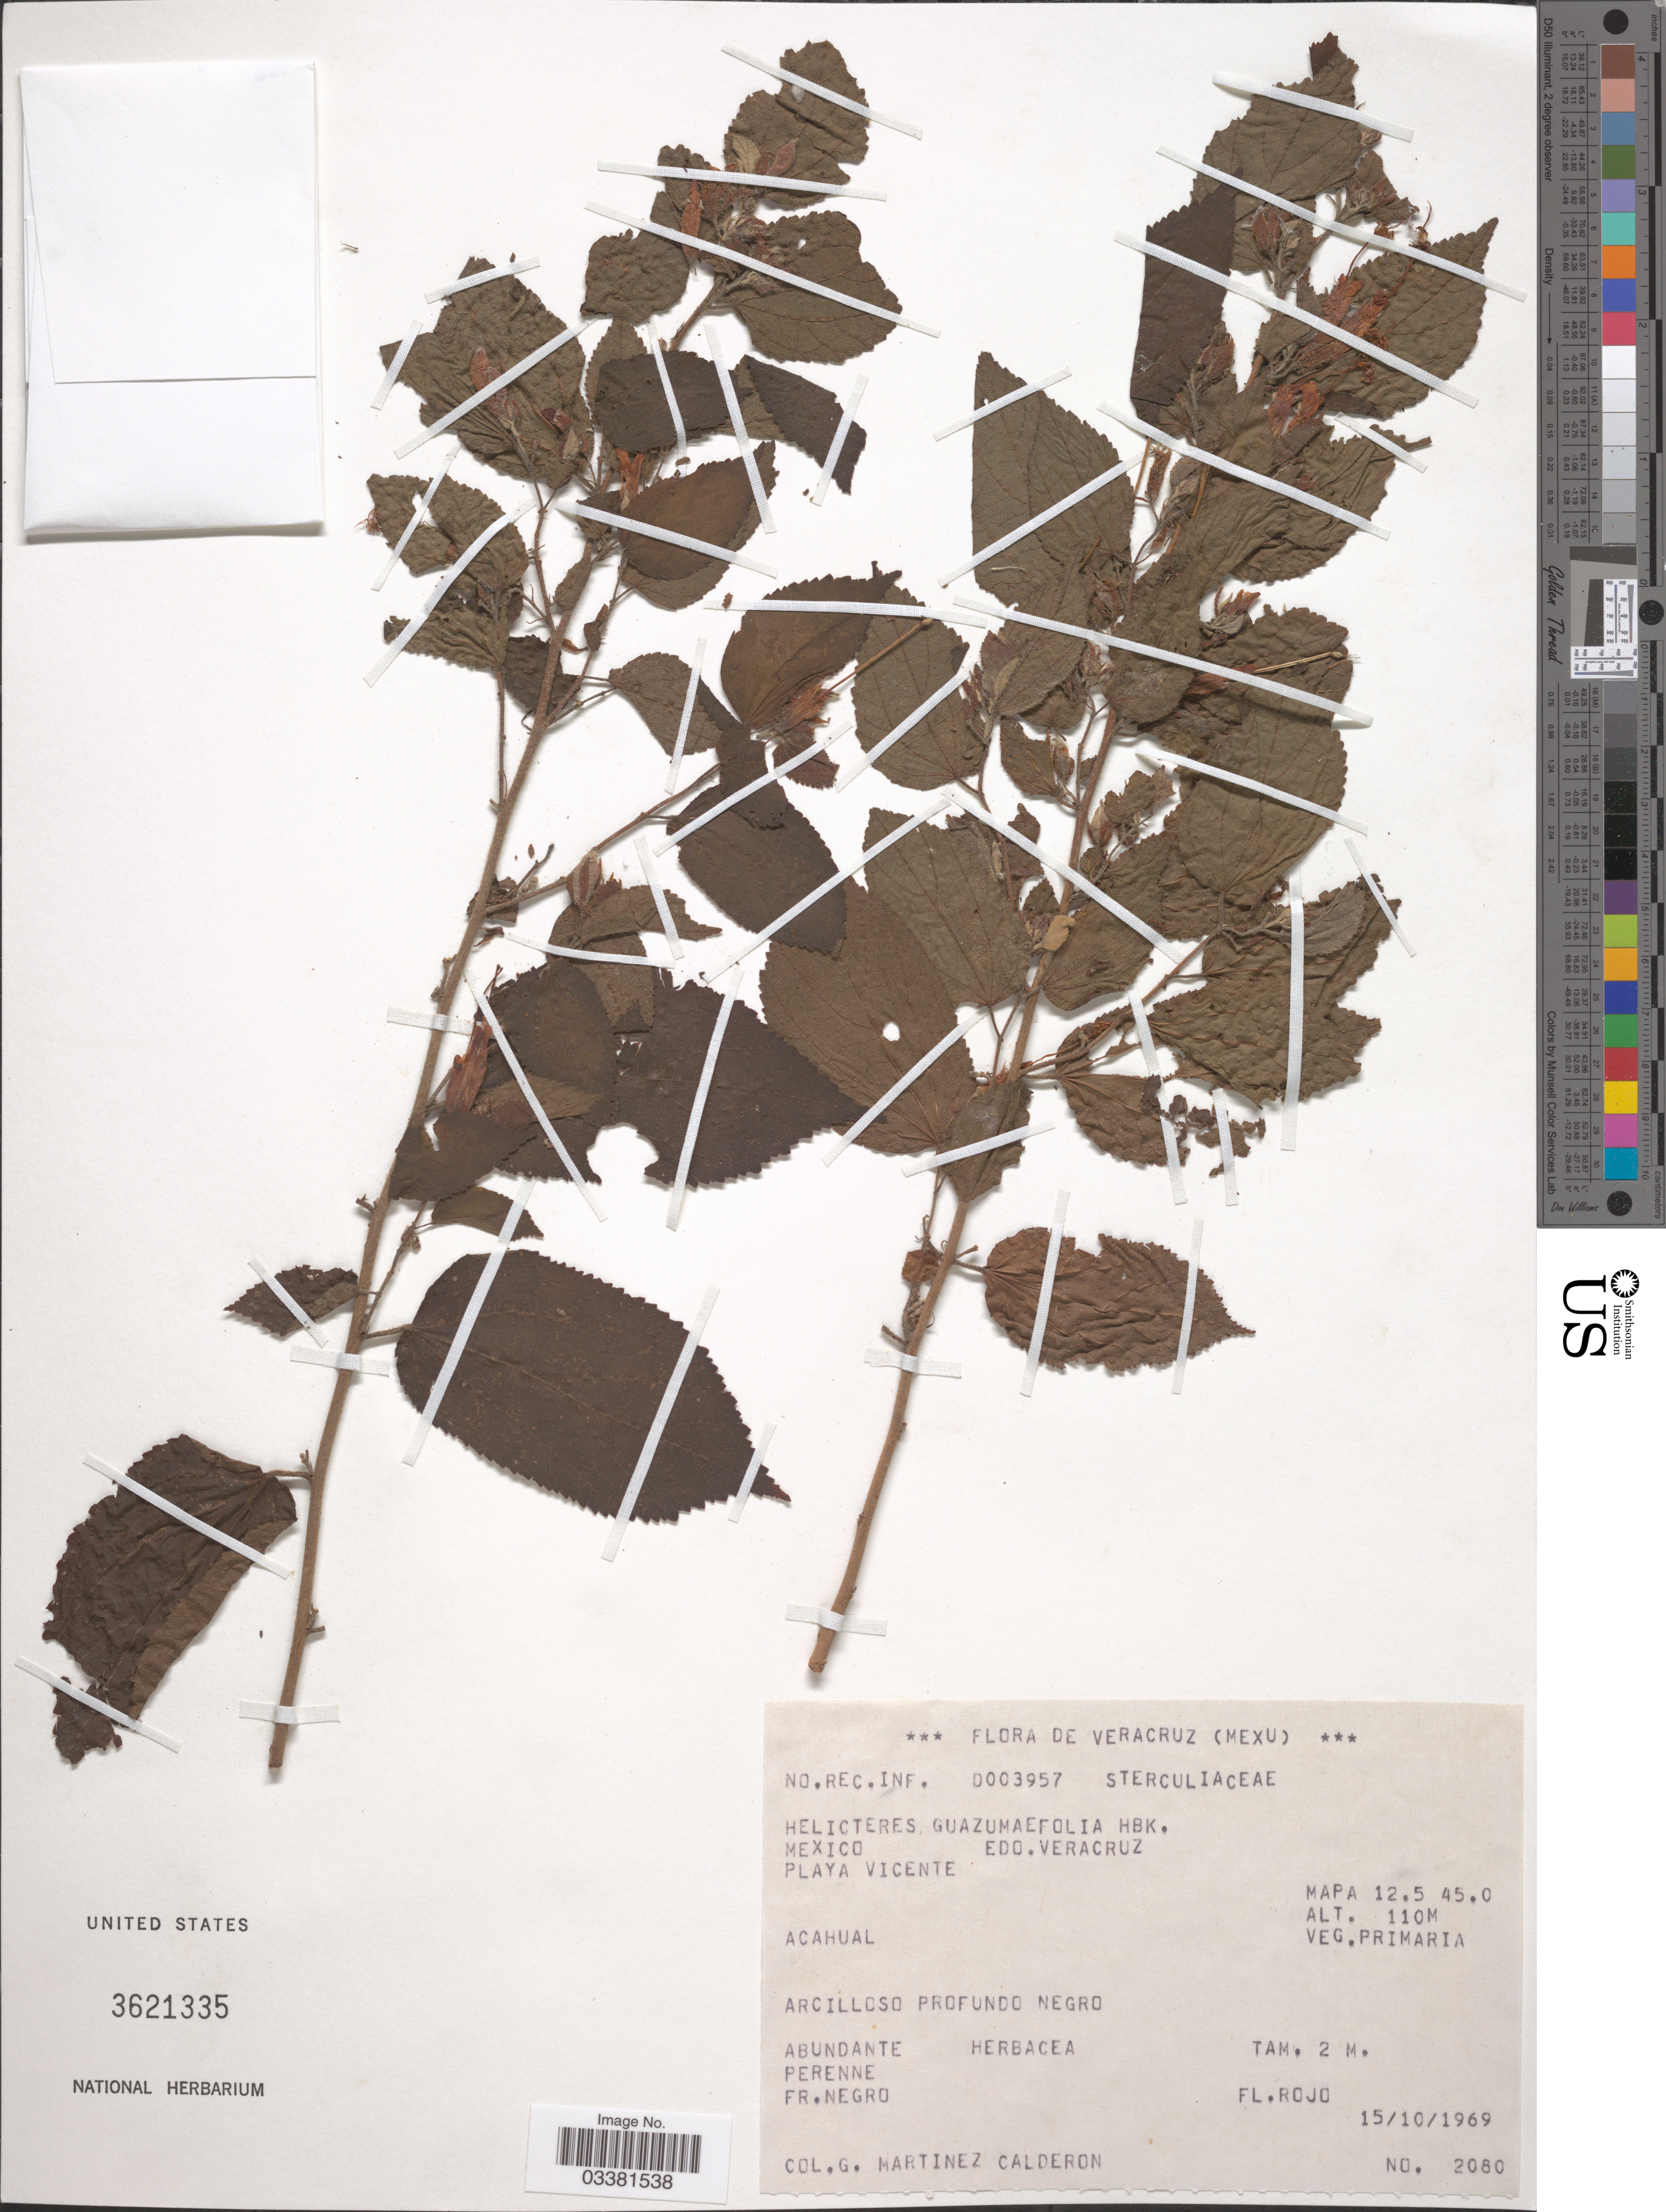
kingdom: Plantae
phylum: Tracheophyta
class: Magnoliopsida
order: Malvales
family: Malvaceae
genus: Helicteres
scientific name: Helicteres guazumifolia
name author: Kunth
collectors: G. Martínez Calderón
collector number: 2080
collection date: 1969-10-15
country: Mexico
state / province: Veracruz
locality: Edo. Veracruz. Playa Caliente. Mapa 12.5 45.0.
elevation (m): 110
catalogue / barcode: US 3621335